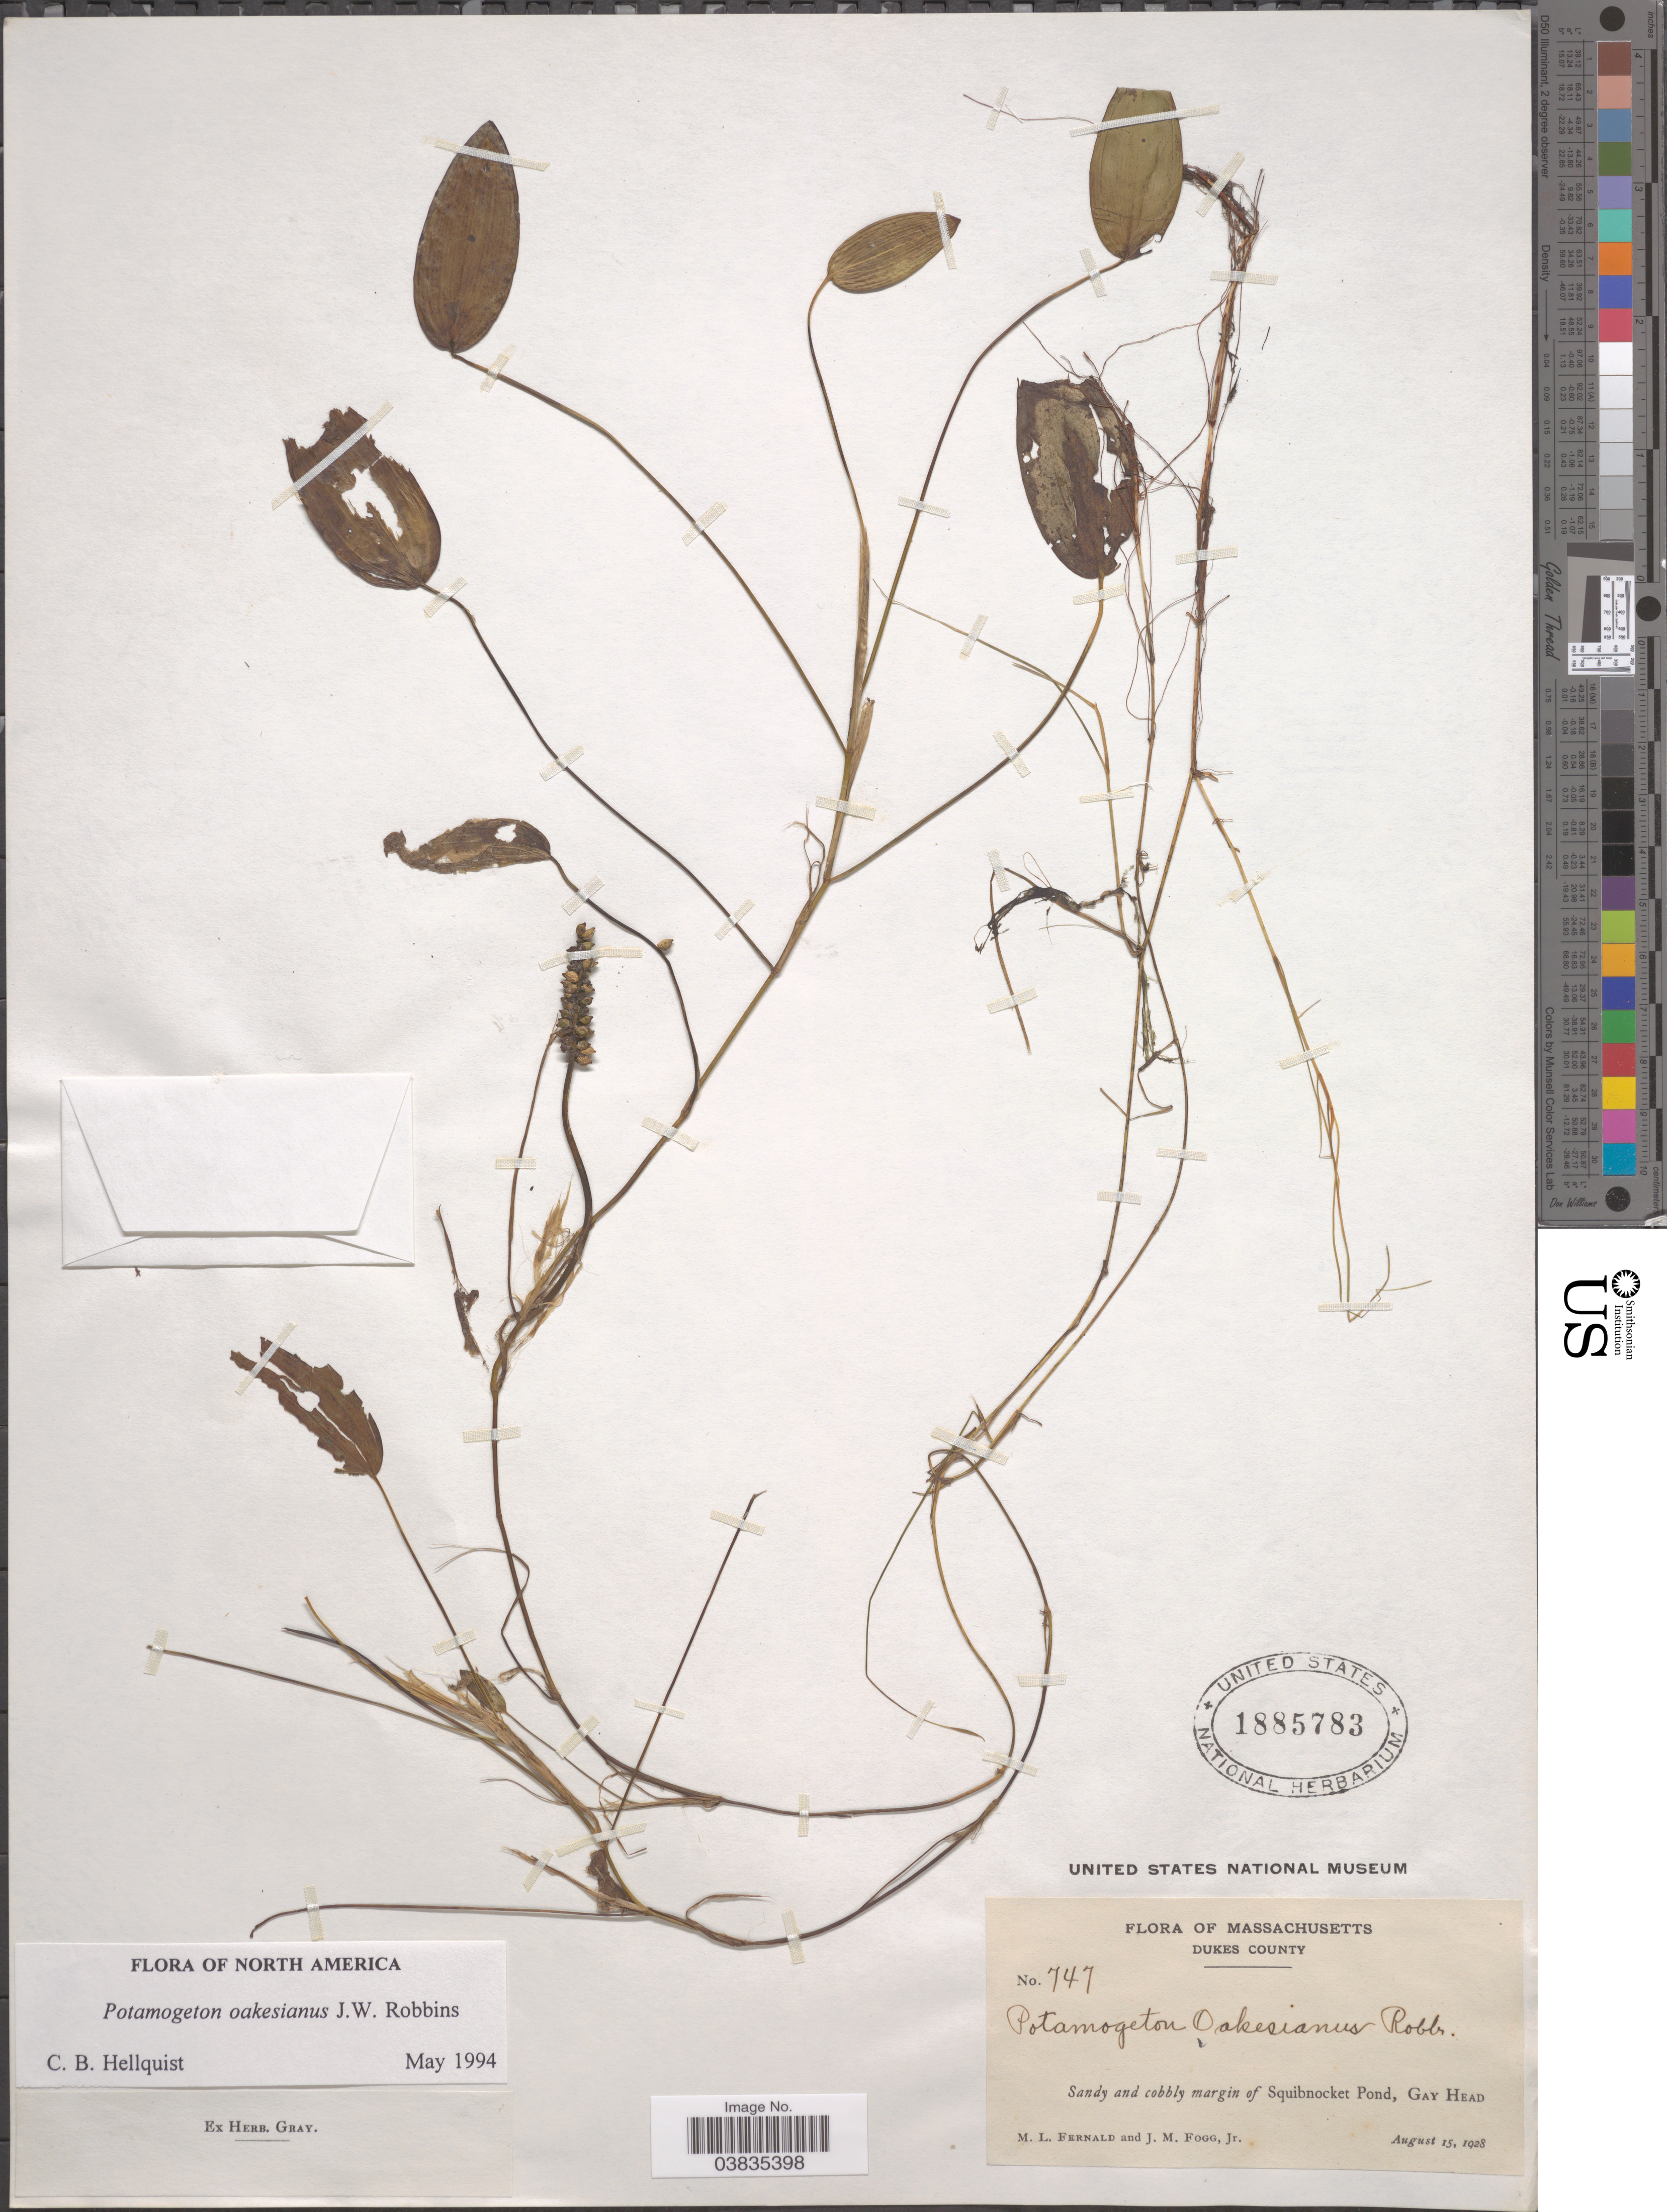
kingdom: Plantae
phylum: Tracheophyta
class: Liliopsida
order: Alismatales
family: Potamogetonaceae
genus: Potamogeton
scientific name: Potamogeton oakesianus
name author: J.W. Robbins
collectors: M. L. Fernald & J. Fogg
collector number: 747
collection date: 1928-08-15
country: United States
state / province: Massachusetts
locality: Dukes County. Margin of Squibnocket Pond, Gay Head.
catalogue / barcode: US 1885783